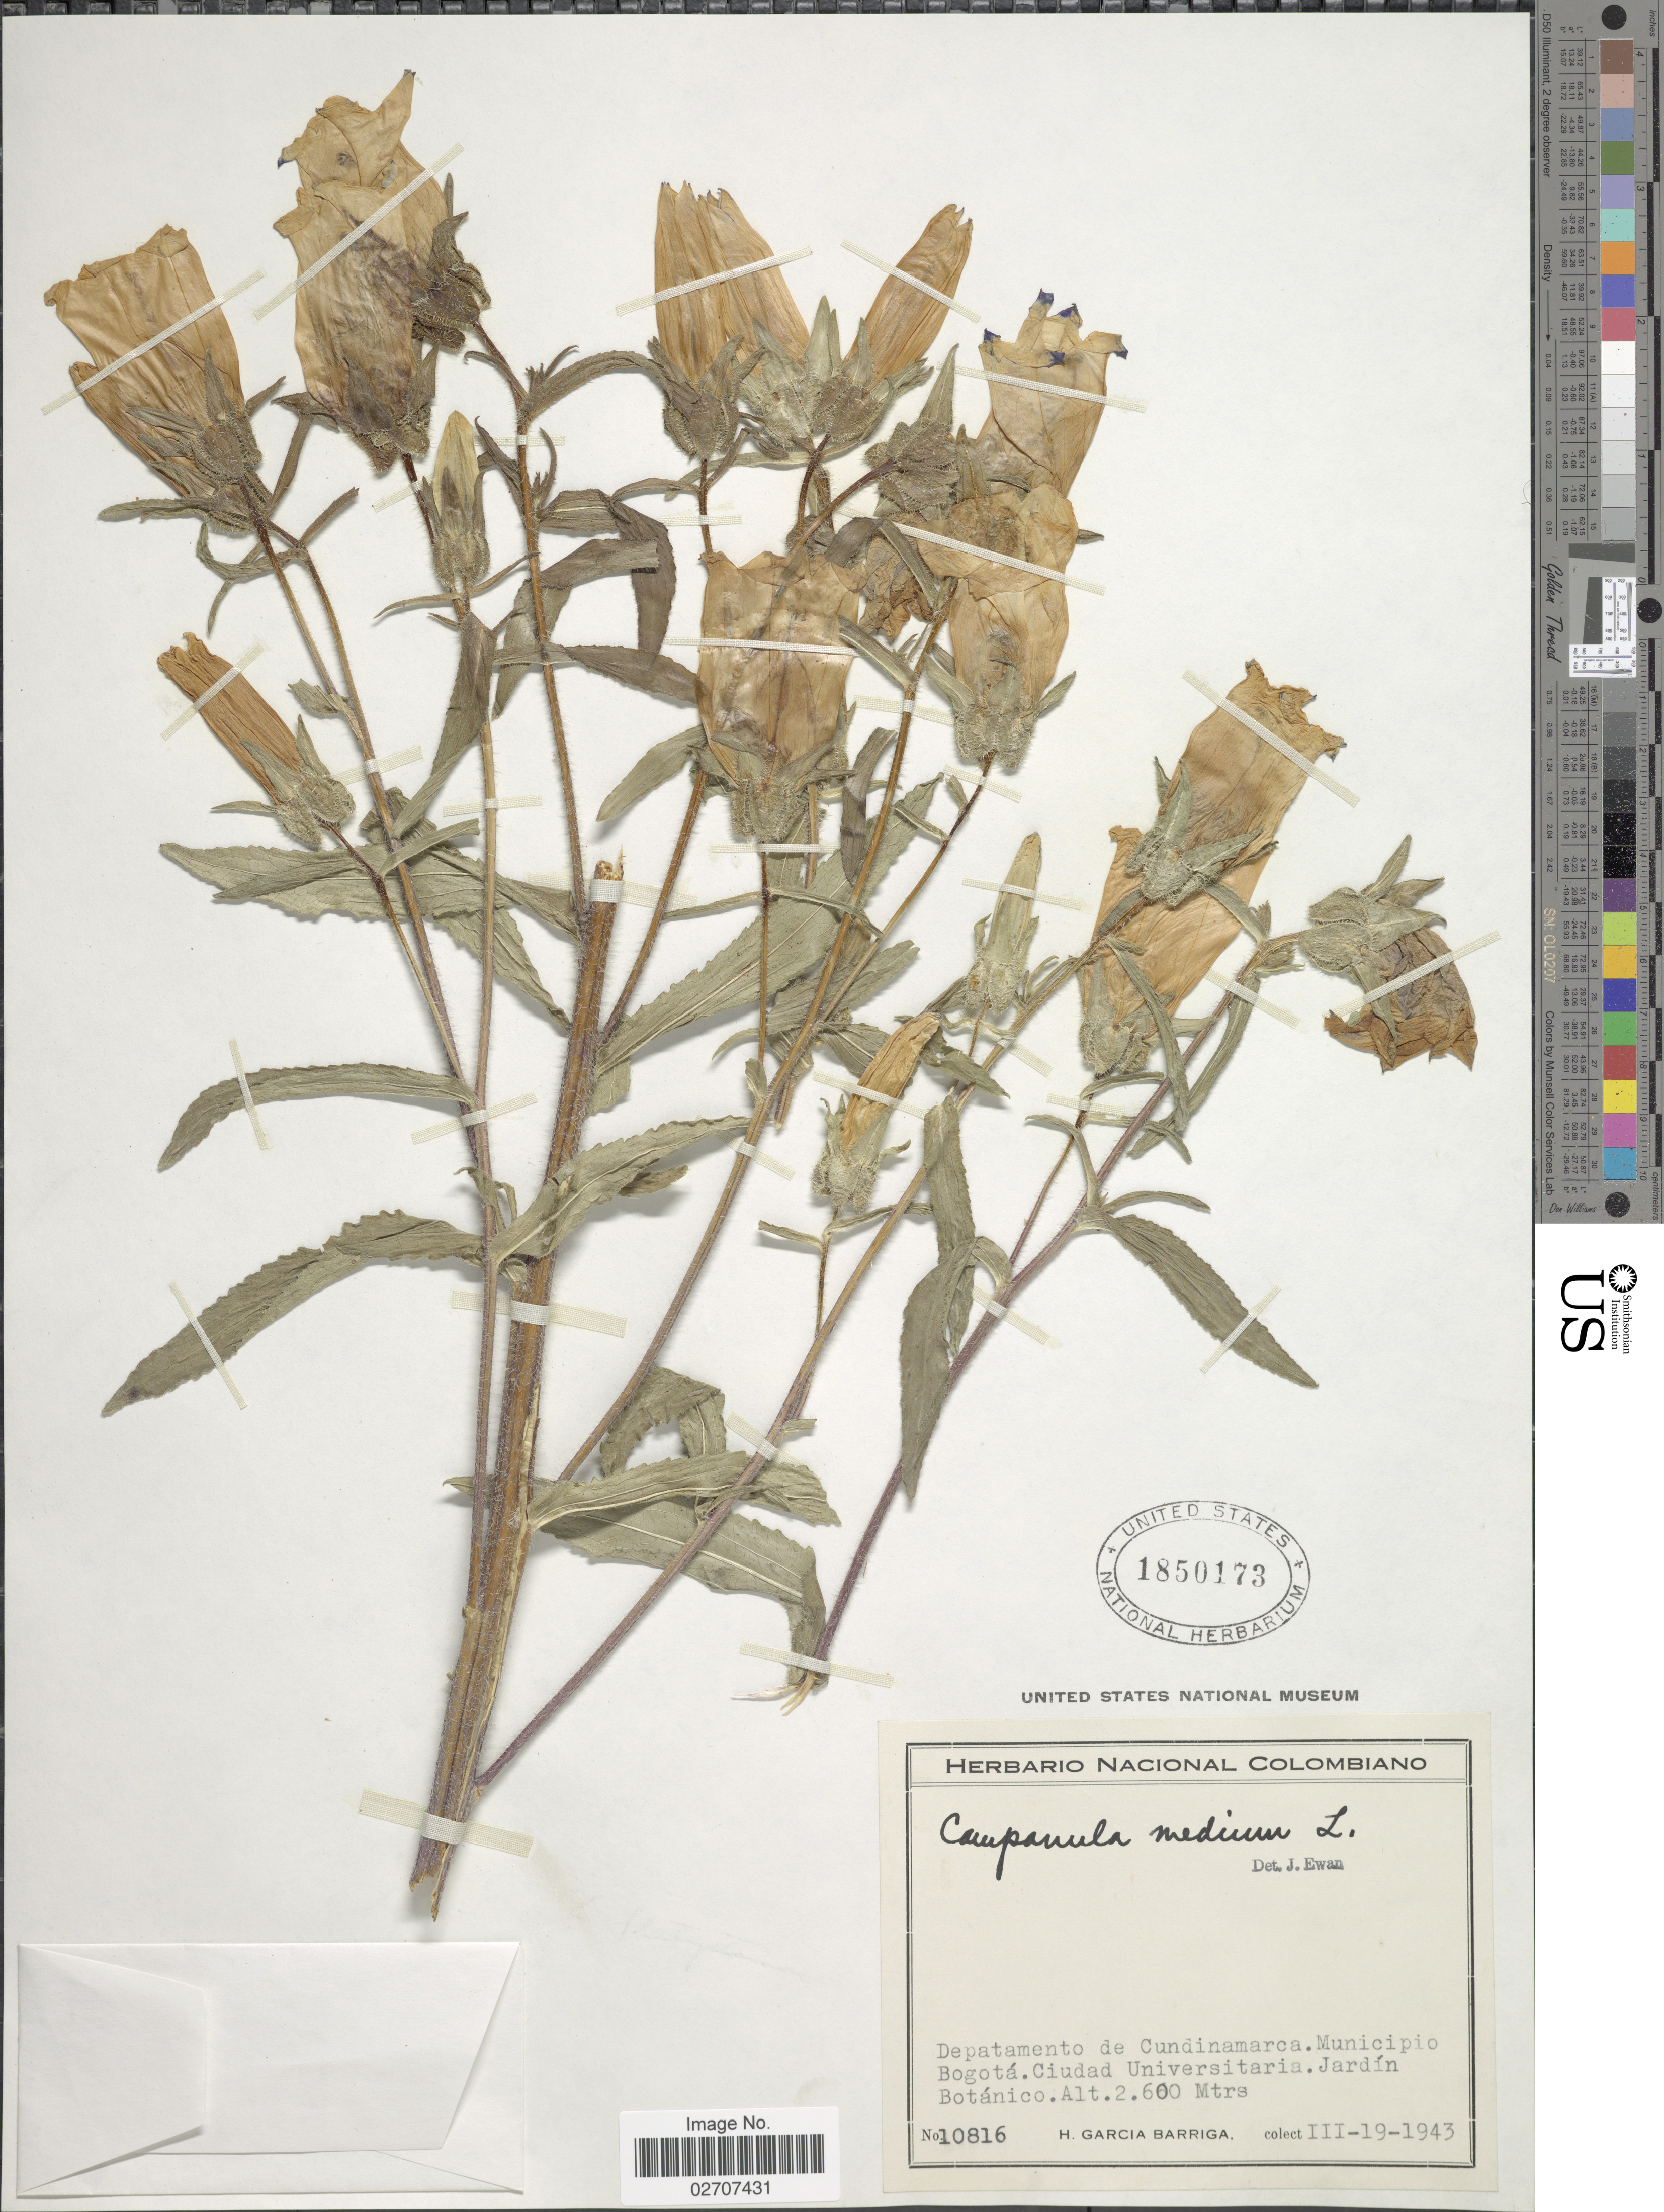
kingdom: Plantae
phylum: Tracheophyta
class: Magnoliopsida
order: Asterales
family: Campanulaceae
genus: Campanula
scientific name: Campanula medium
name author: L.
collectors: H. García Barriga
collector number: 10816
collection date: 1943-03-19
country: Colombia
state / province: Cundinamarca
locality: Municipio Bogota, Ciudad Universitaria, Jardin Botanico.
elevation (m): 2600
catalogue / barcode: US 1850173